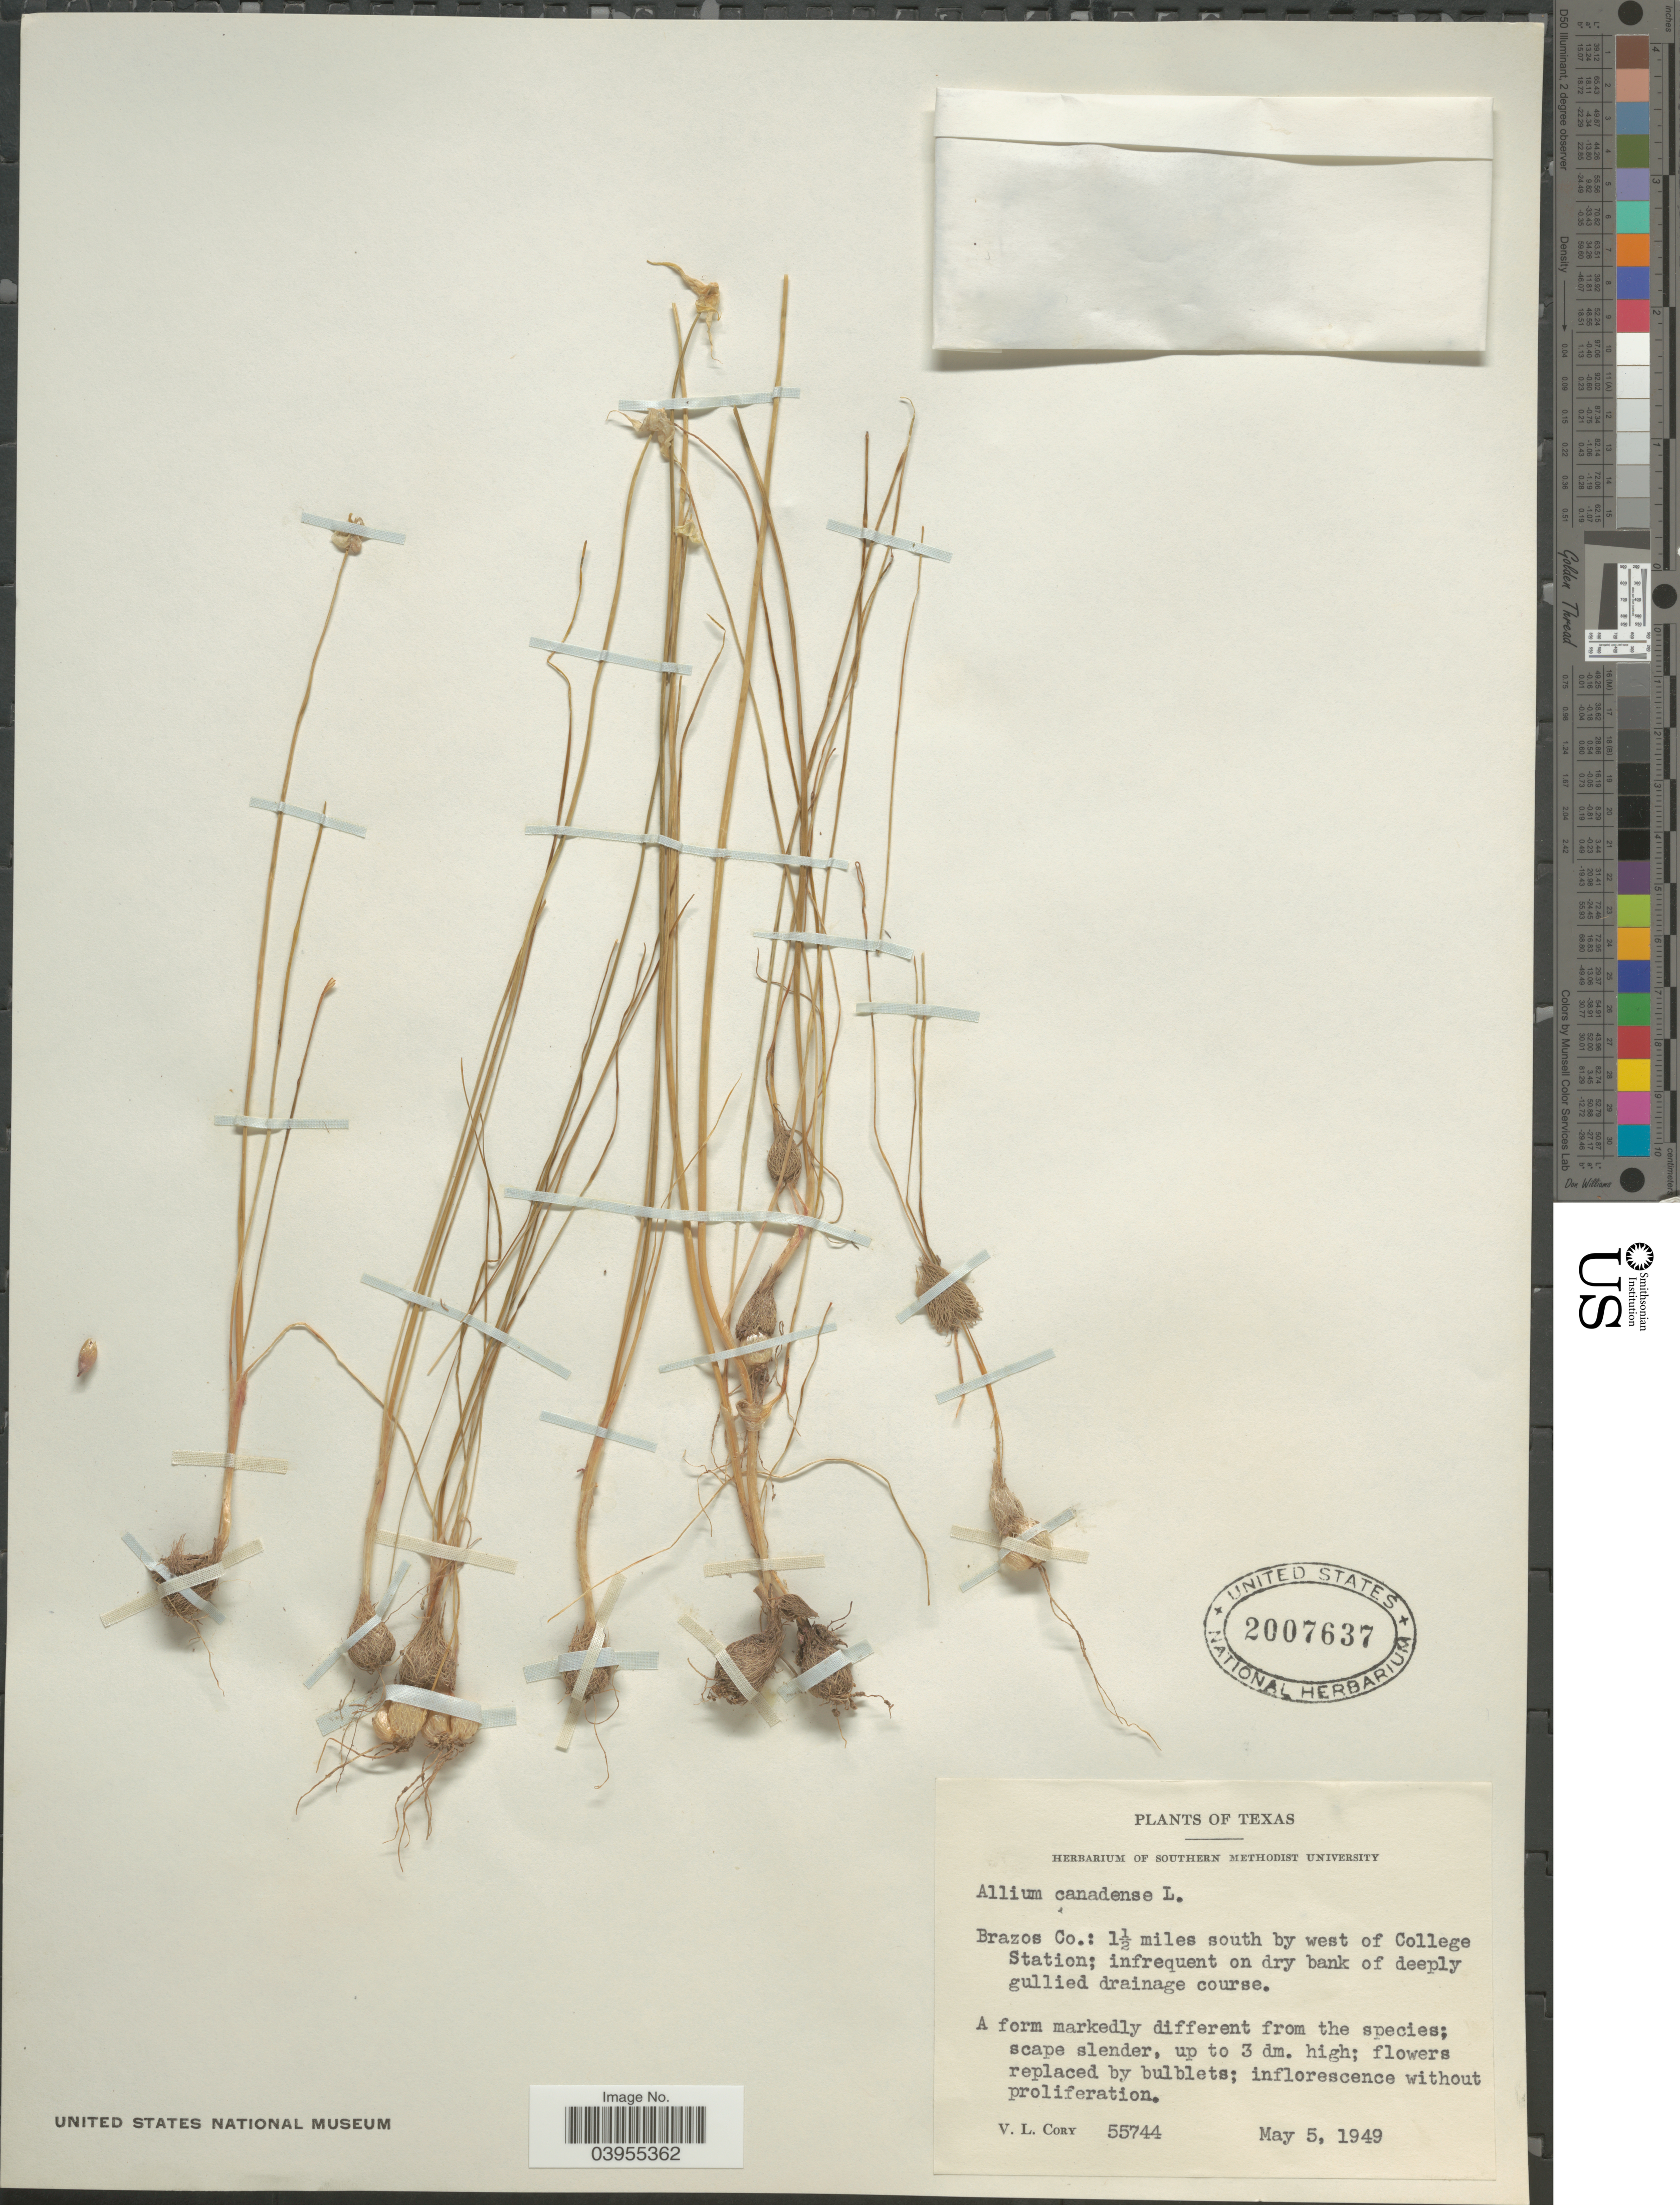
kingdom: Plantae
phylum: Tracheophyta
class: Liliopsida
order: Asparagales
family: Amaryllidaceae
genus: Allium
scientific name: Allium canadense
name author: L.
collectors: V. Cory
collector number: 55744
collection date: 1949-05-05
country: United States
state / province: Texas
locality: Brazos Co.: 1½ miles south by west of College Station.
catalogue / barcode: US 2007637